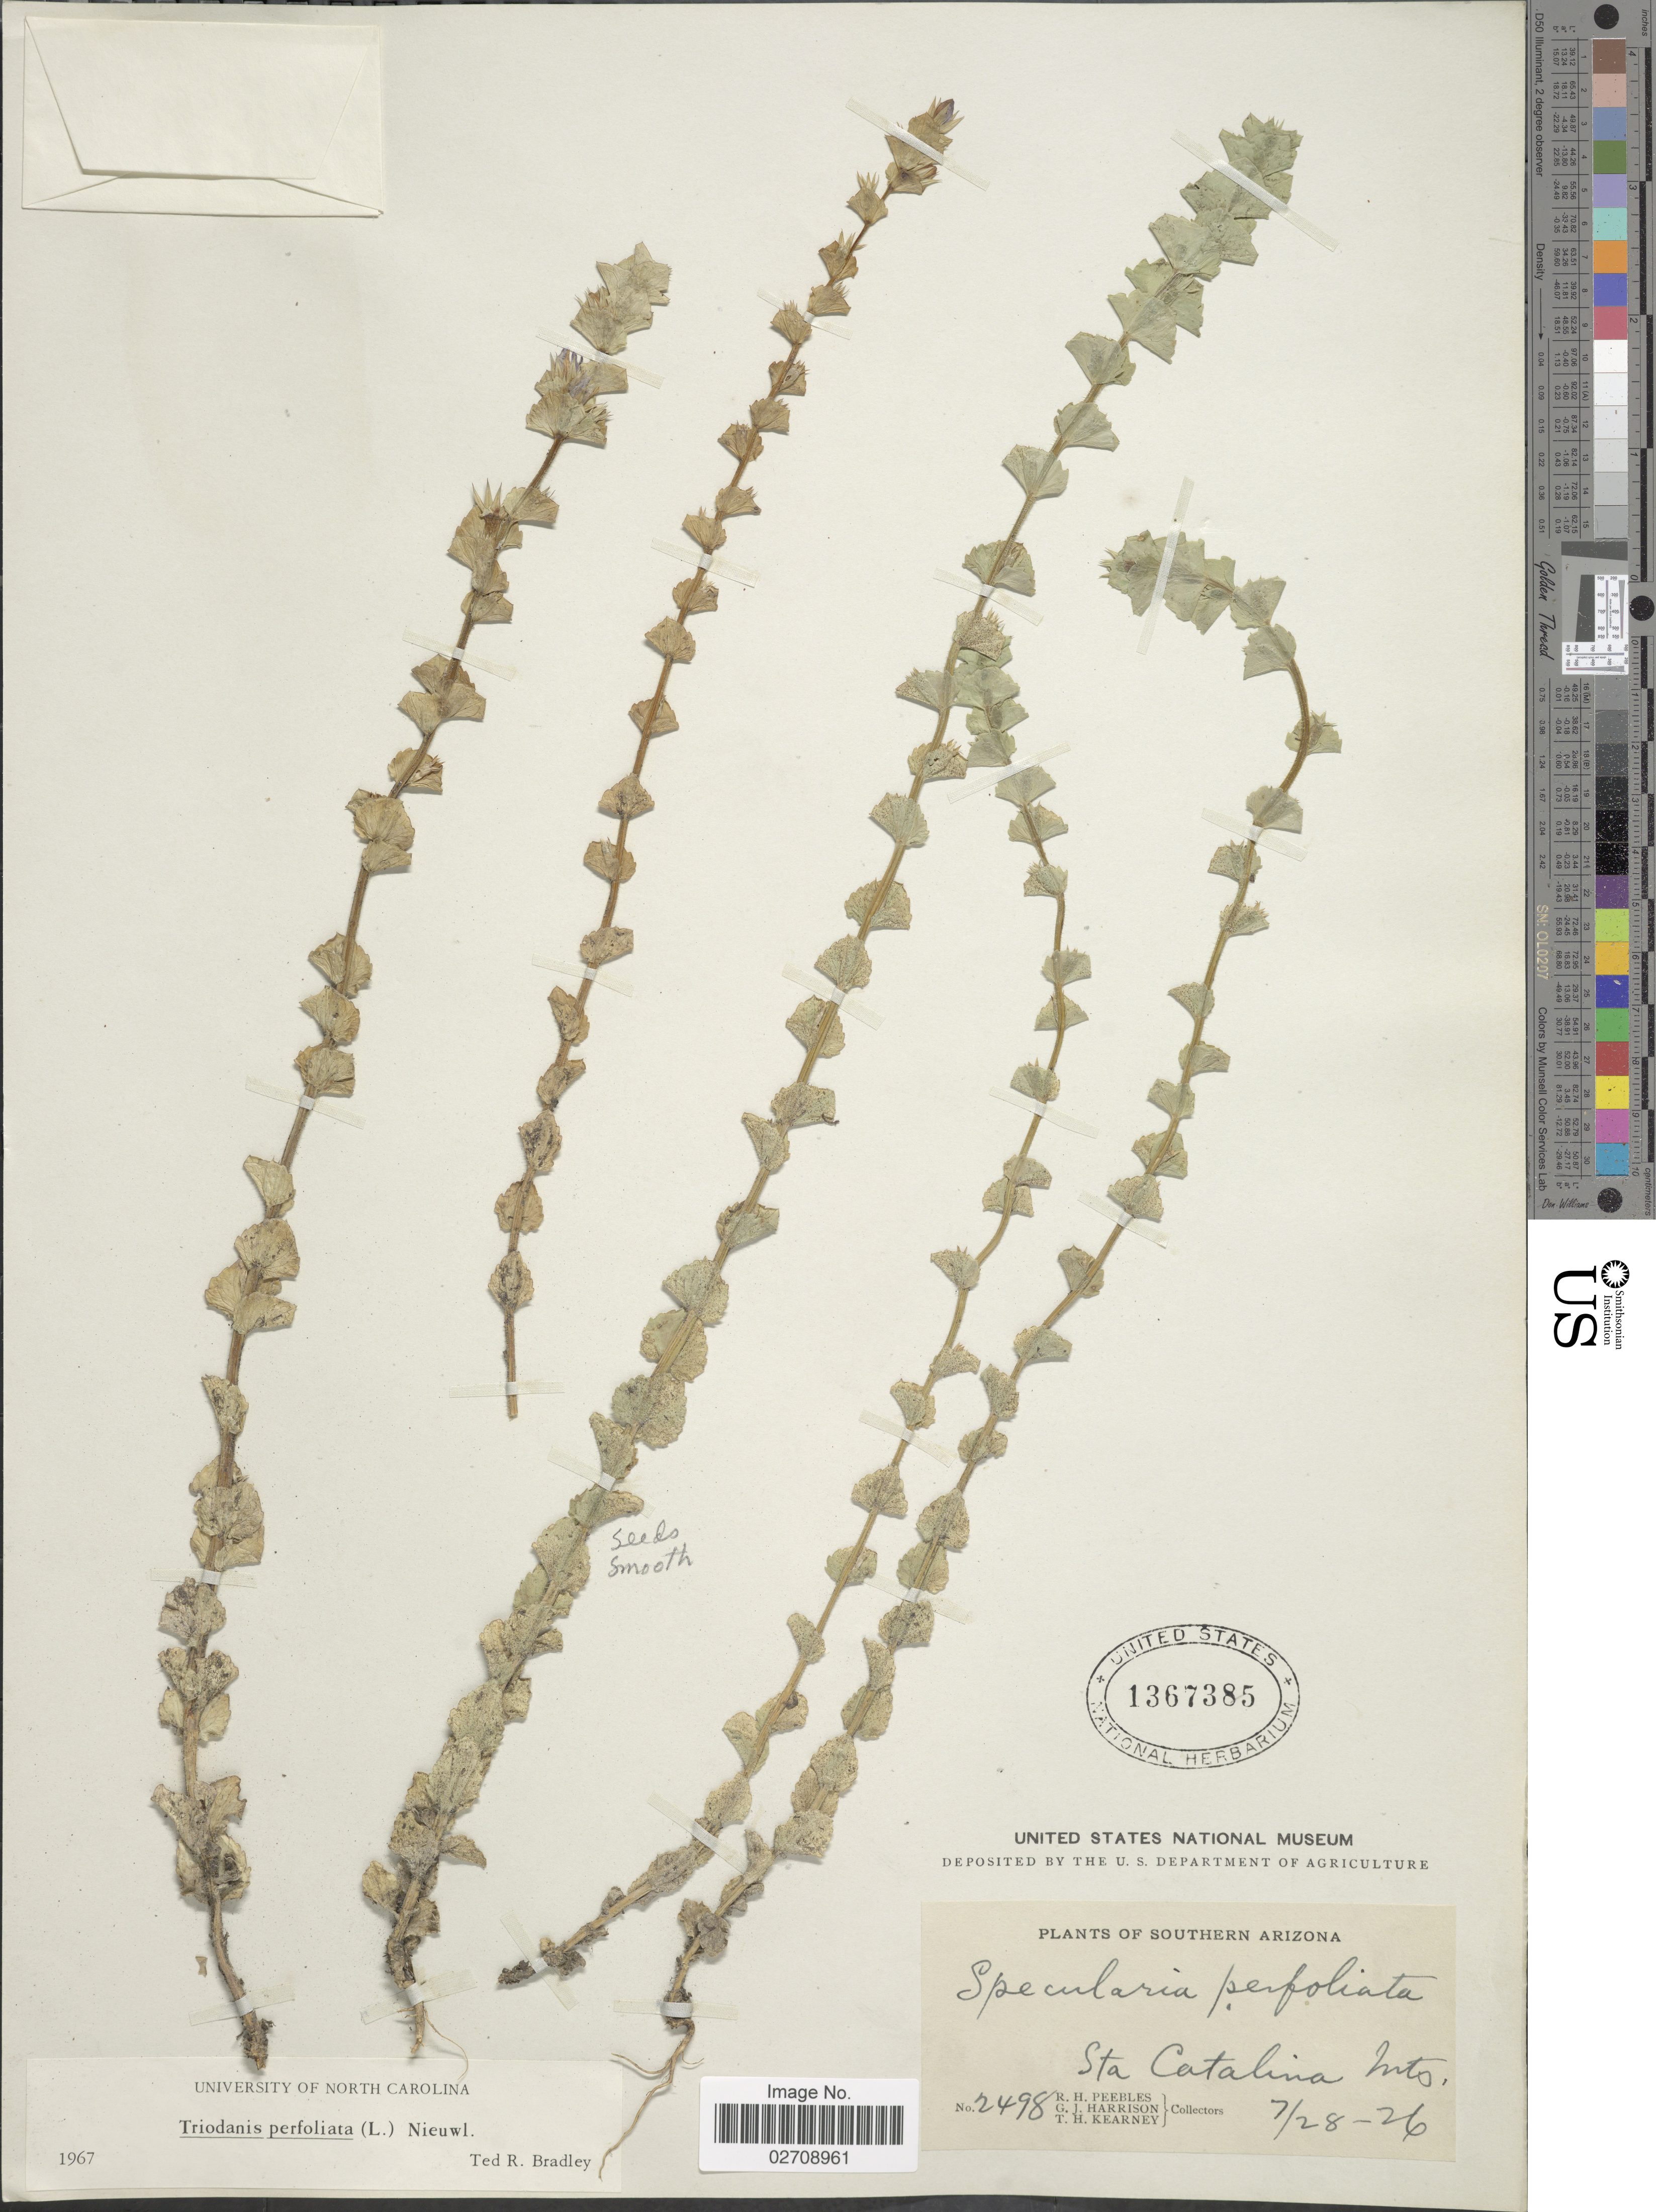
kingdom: Plantae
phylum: Tracheophyta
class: Magnoliopsida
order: Asterales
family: Campanulaceae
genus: Triodanis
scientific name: Triodanis perfoliata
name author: (L.) Nieuwl.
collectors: R. H. Peebles, G. J. Harrison & T. H. Kearney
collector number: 2498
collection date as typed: Transcribed d/m/y: 28/7/26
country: United States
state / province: Arizona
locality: Southern Arizona. Sta Catalina Mts.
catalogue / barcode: US 1367385